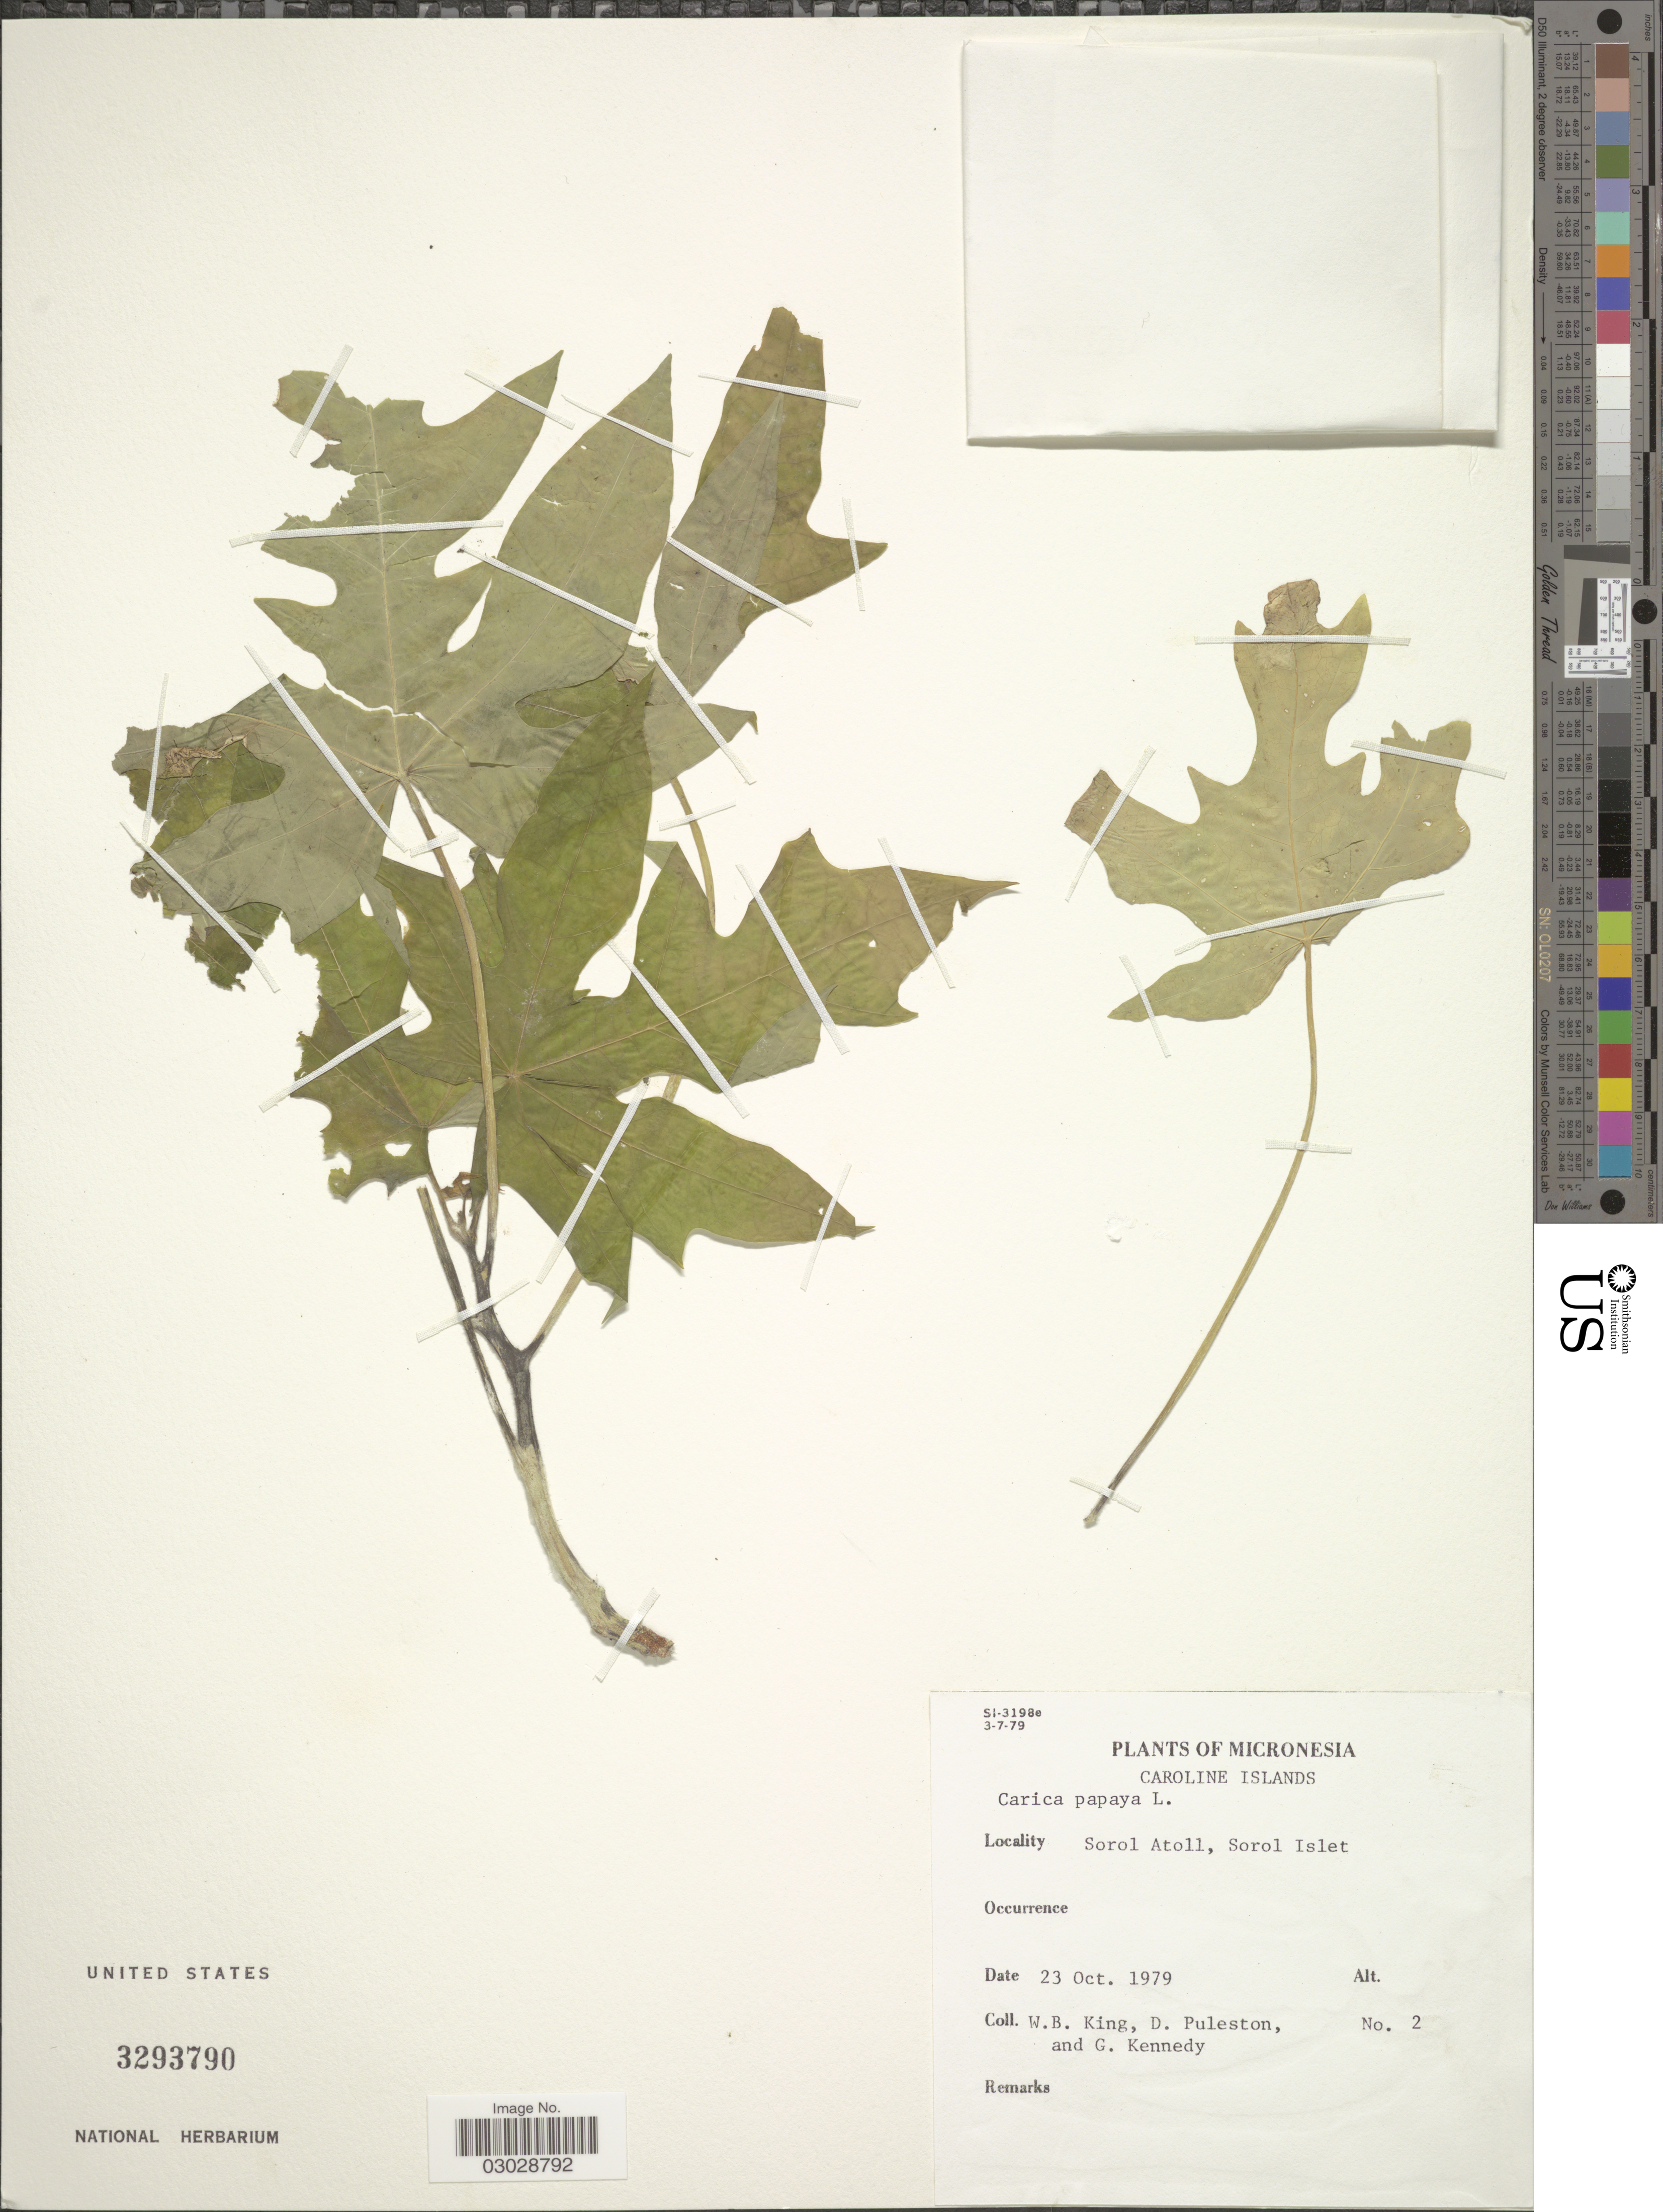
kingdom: Plantae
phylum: Tracheophyta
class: Magnoliopsida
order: Brassicales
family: Caricaceae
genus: Carica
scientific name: Carica papaya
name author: L.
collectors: W. B. King, D. Puleston & G. Kennedy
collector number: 2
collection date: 1979-10-23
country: Micronesia, Federated States of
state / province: Yap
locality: Micronesia. Caroline Islands. Sorol Atoll, Sorol Islet.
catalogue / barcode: US 3293790